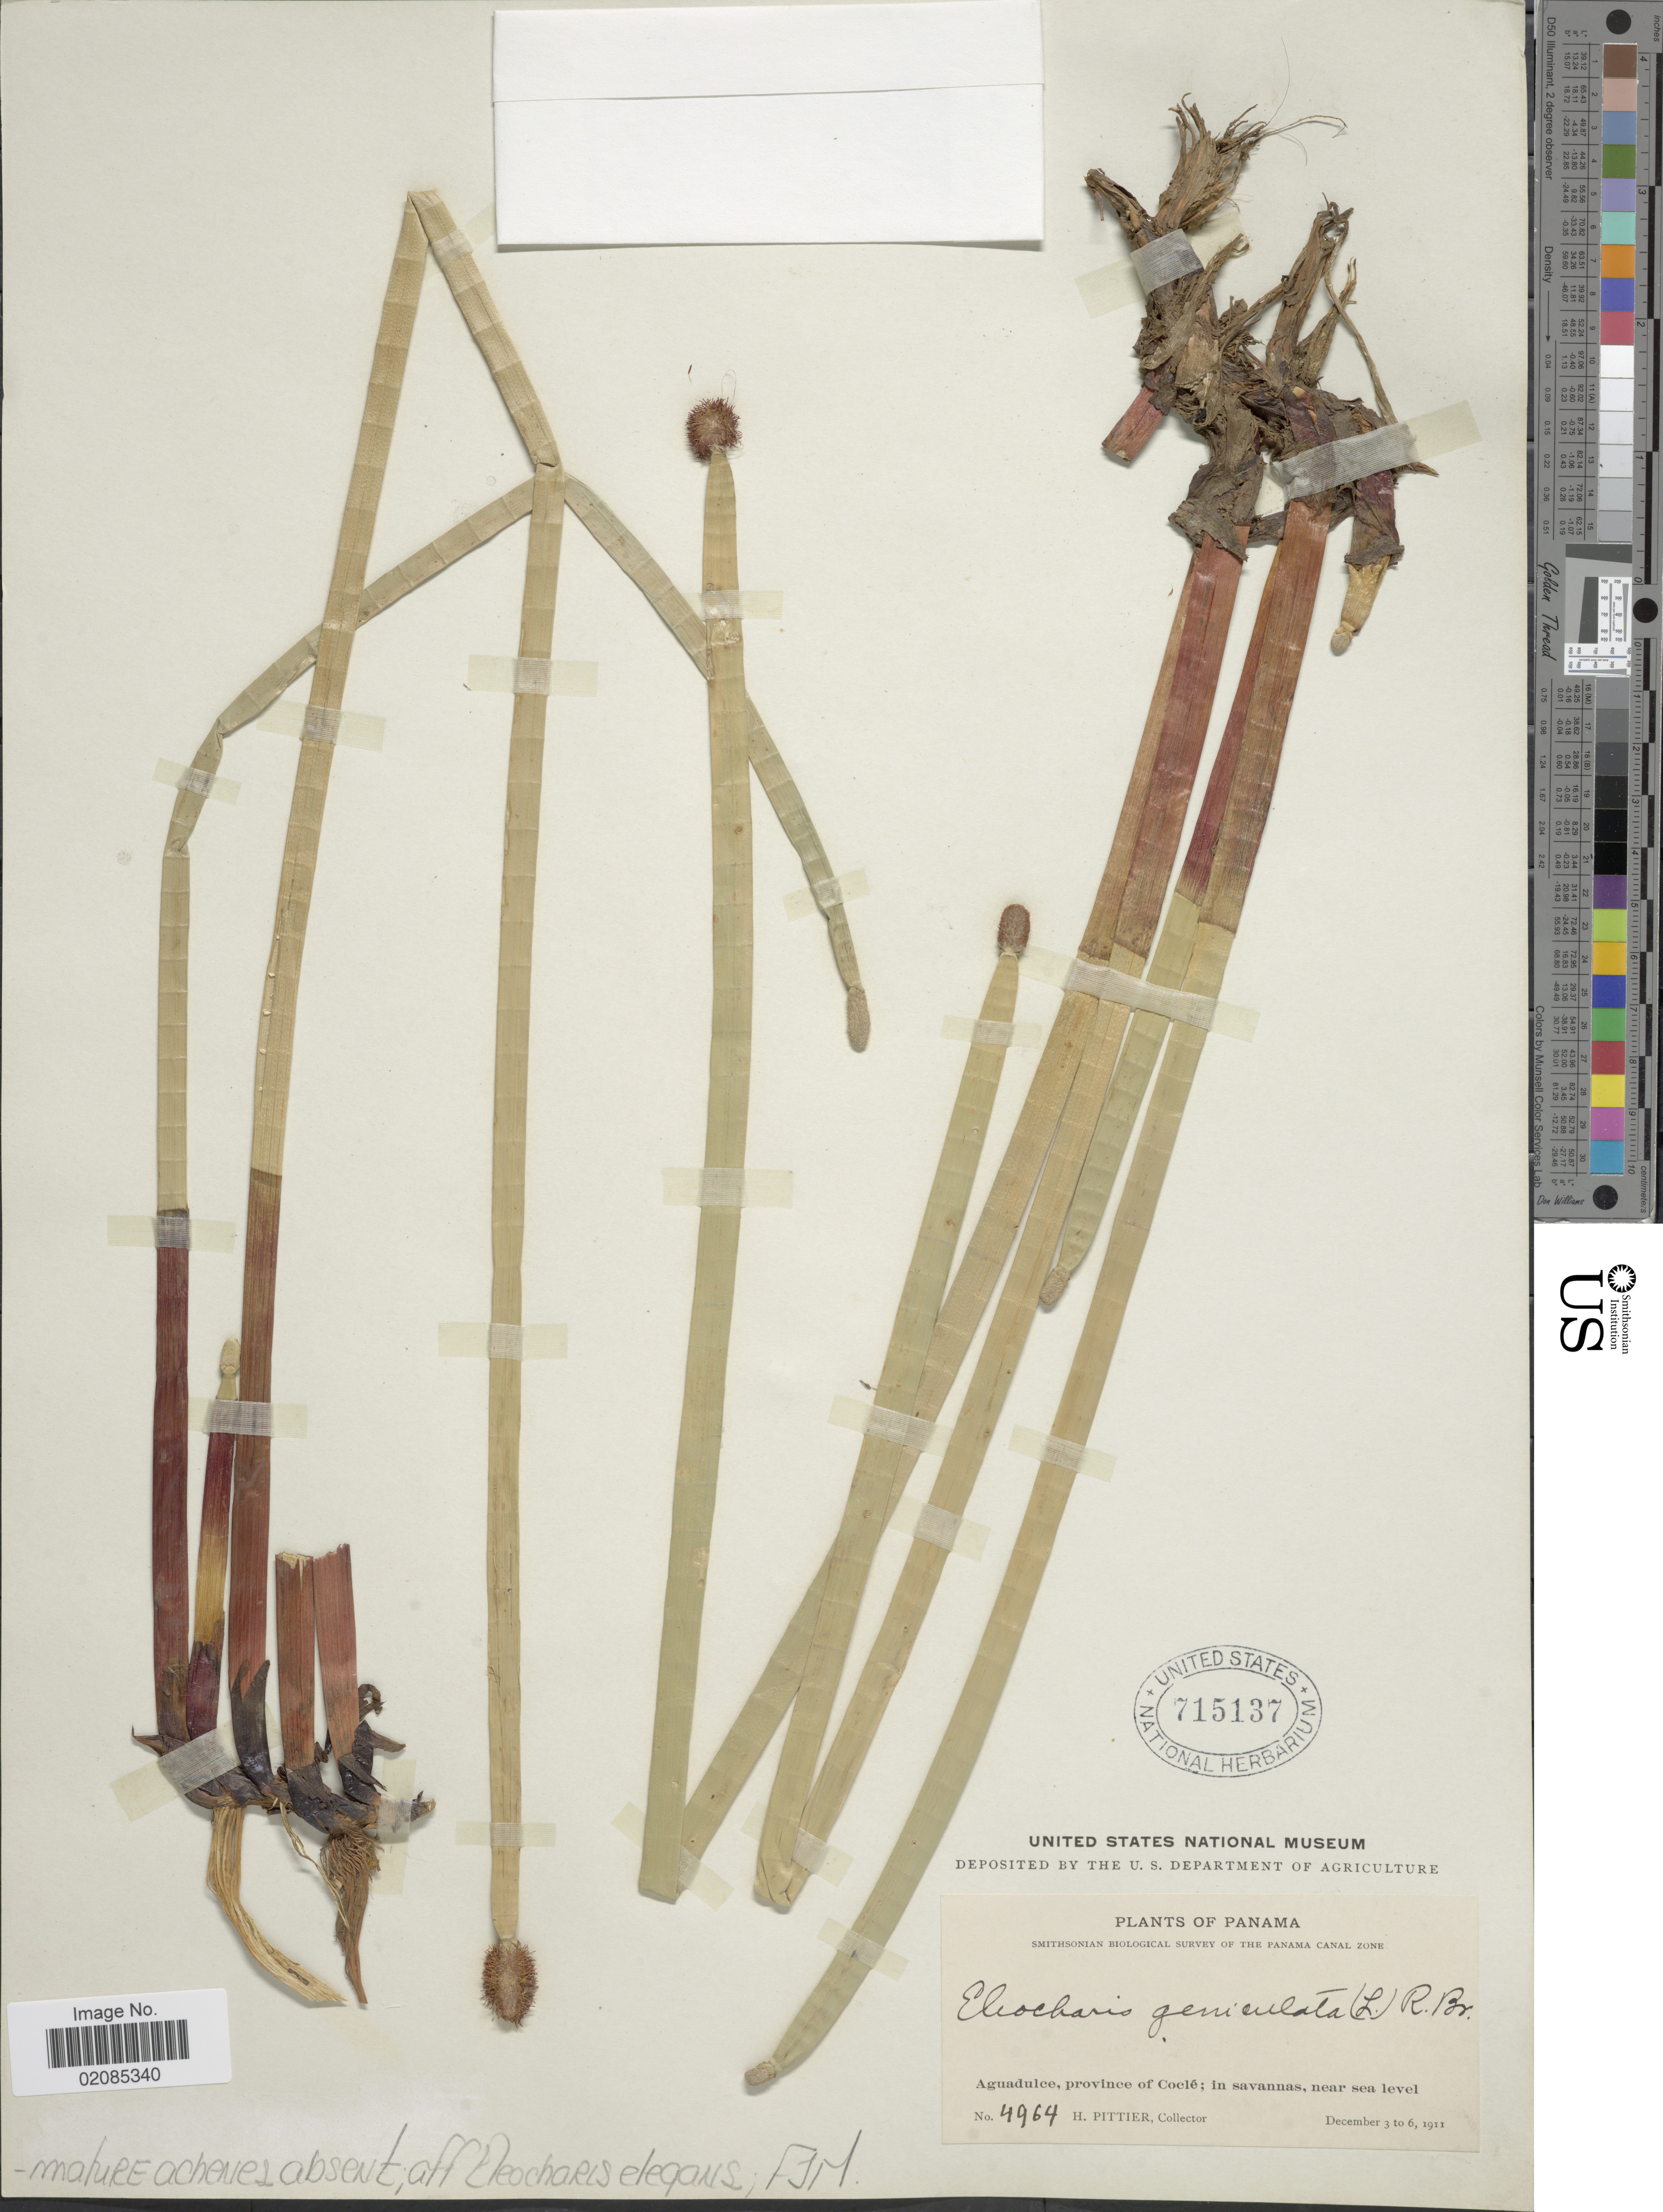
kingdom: Plantae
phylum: Tracheophyta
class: Liliopsida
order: Poales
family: Cyperaceae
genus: Eleocharis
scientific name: Eleocharis elegans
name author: (Kunth) Roem. & Schult.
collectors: H. F. Pittier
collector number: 4964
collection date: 1911-12-03/1911-12-06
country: Panama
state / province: Coclé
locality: Aguadulce, province of Cocle; in savannas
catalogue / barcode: US 715137